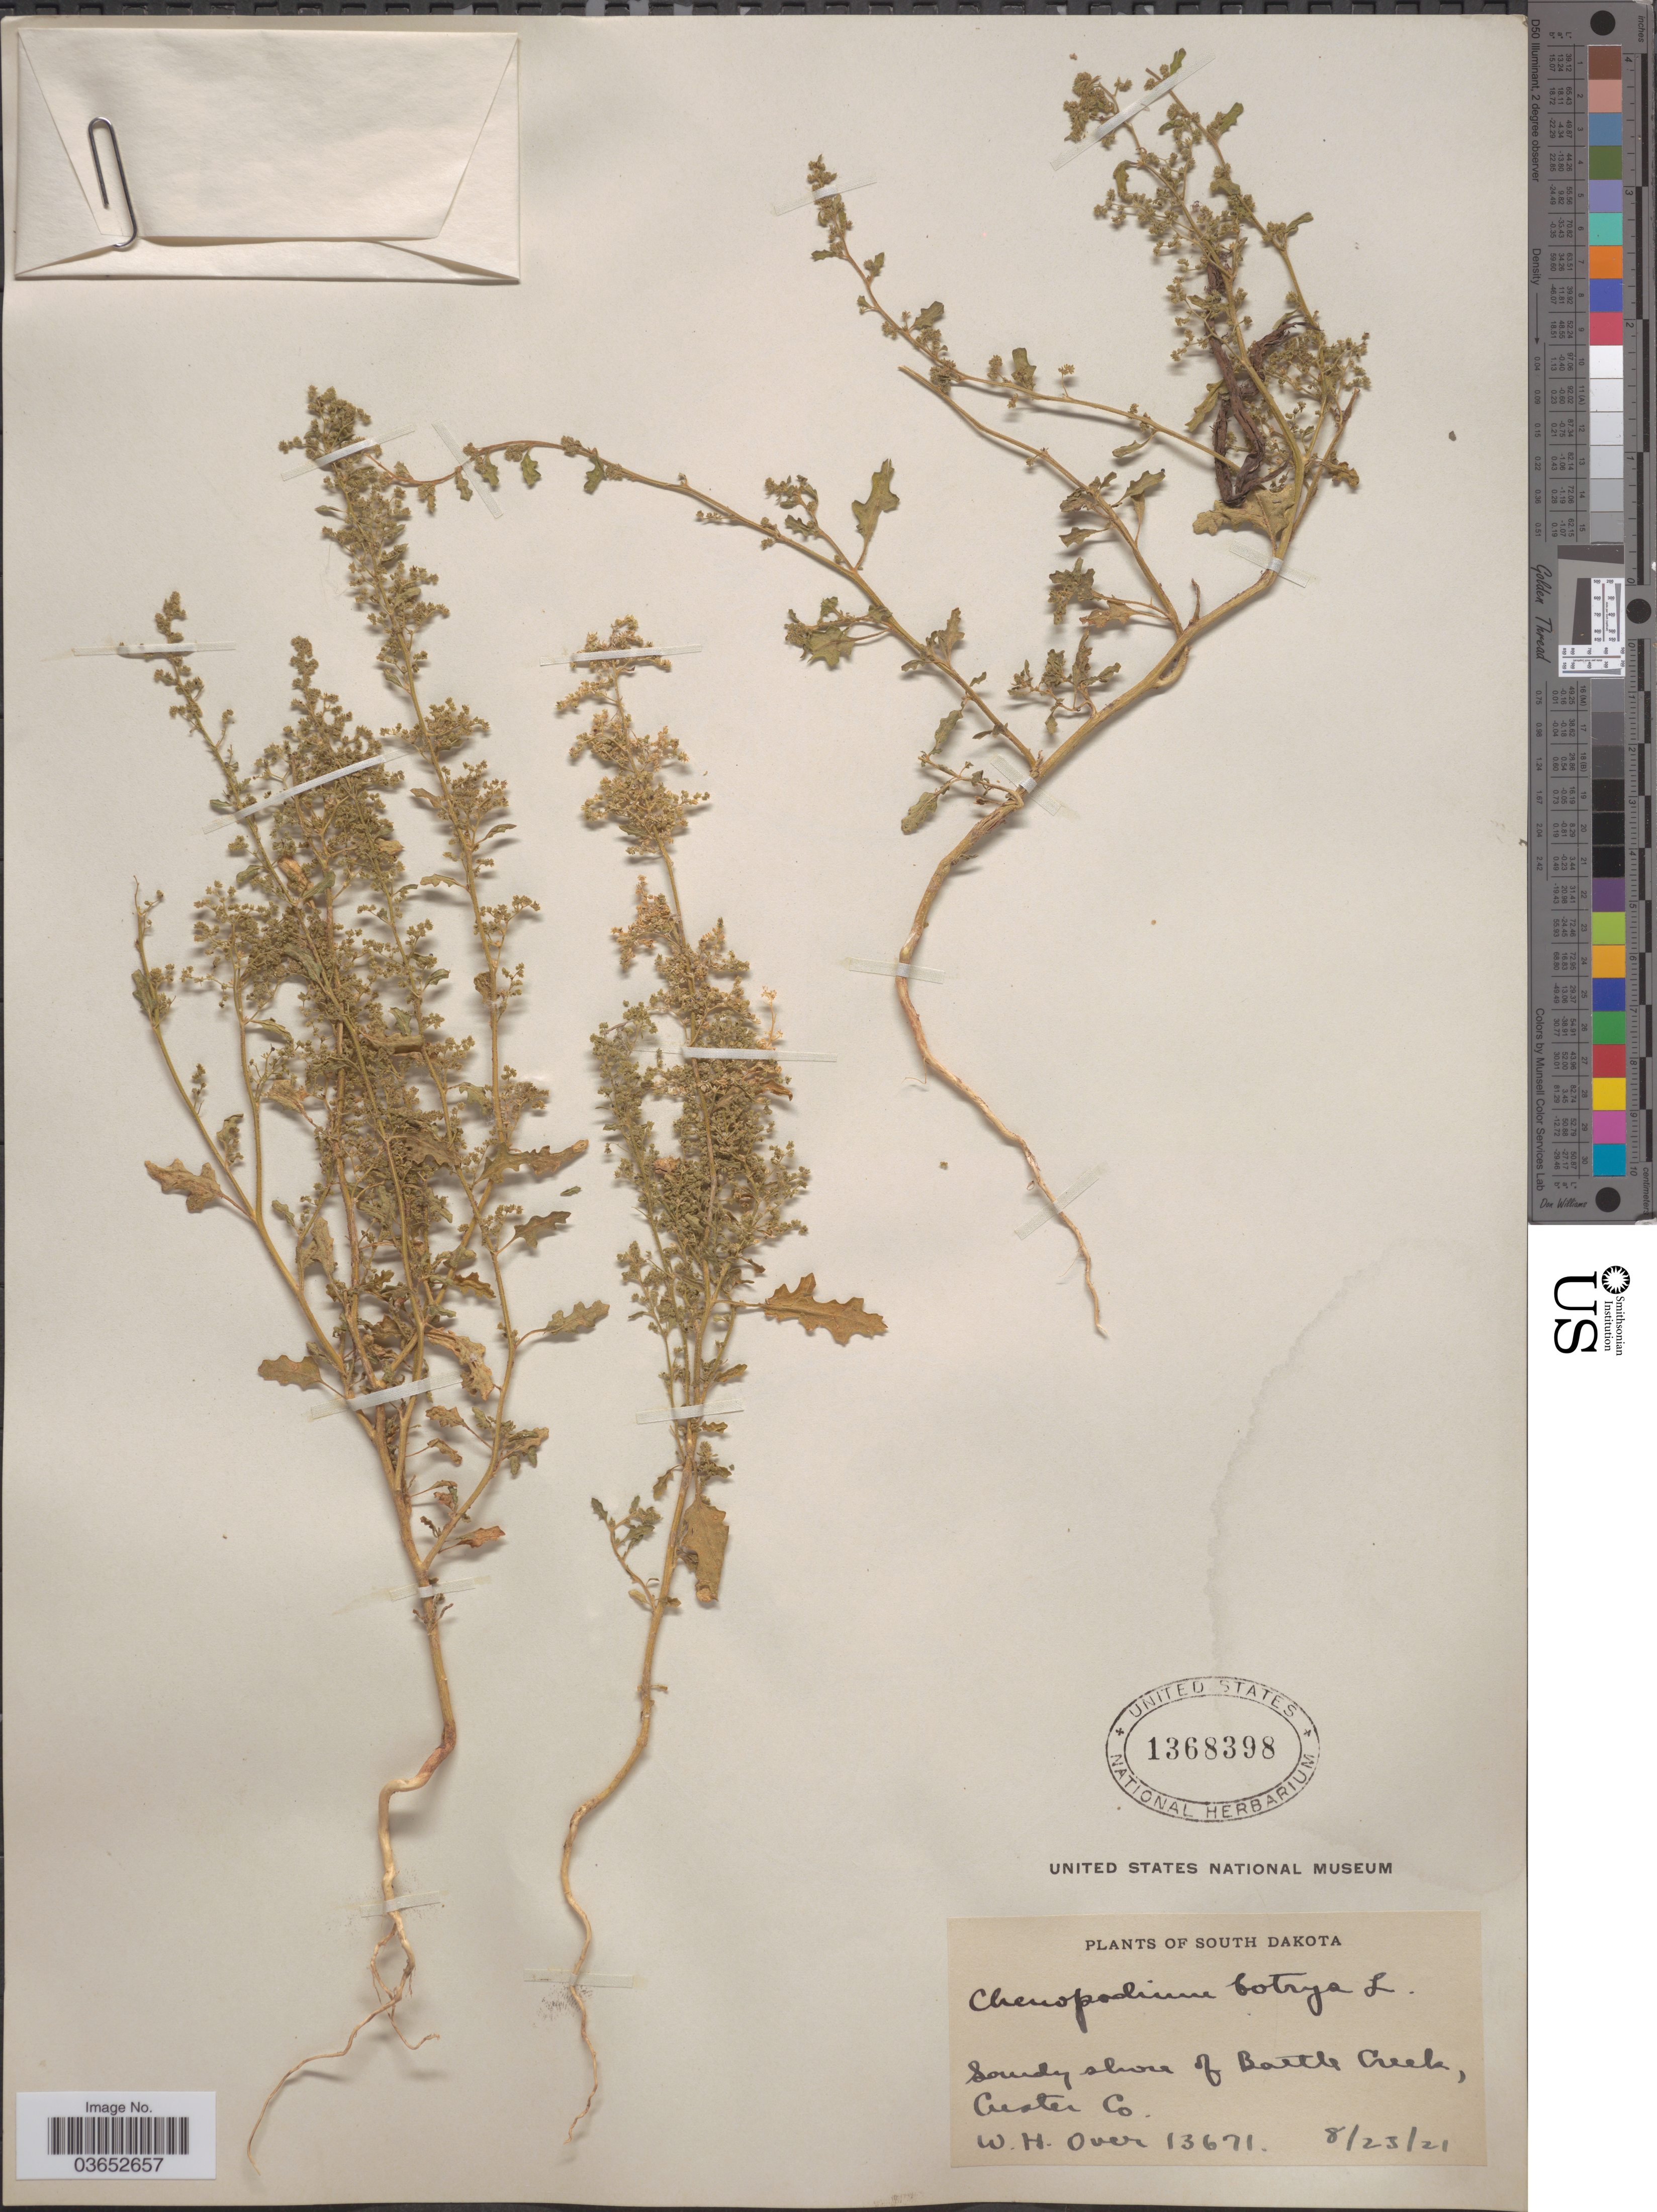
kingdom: Plantae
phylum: Tracheophyta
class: Magnoliopsida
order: Caryophyllales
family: Amaranthaceae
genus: Chenopodium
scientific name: Chenopodium botrys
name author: L.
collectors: W. Over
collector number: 13671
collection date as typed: Transcribed d/m/y: 23/8/21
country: United States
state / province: South Dakota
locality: Sandy shore of Battle Creek, Custer Co.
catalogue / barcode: US 1368398